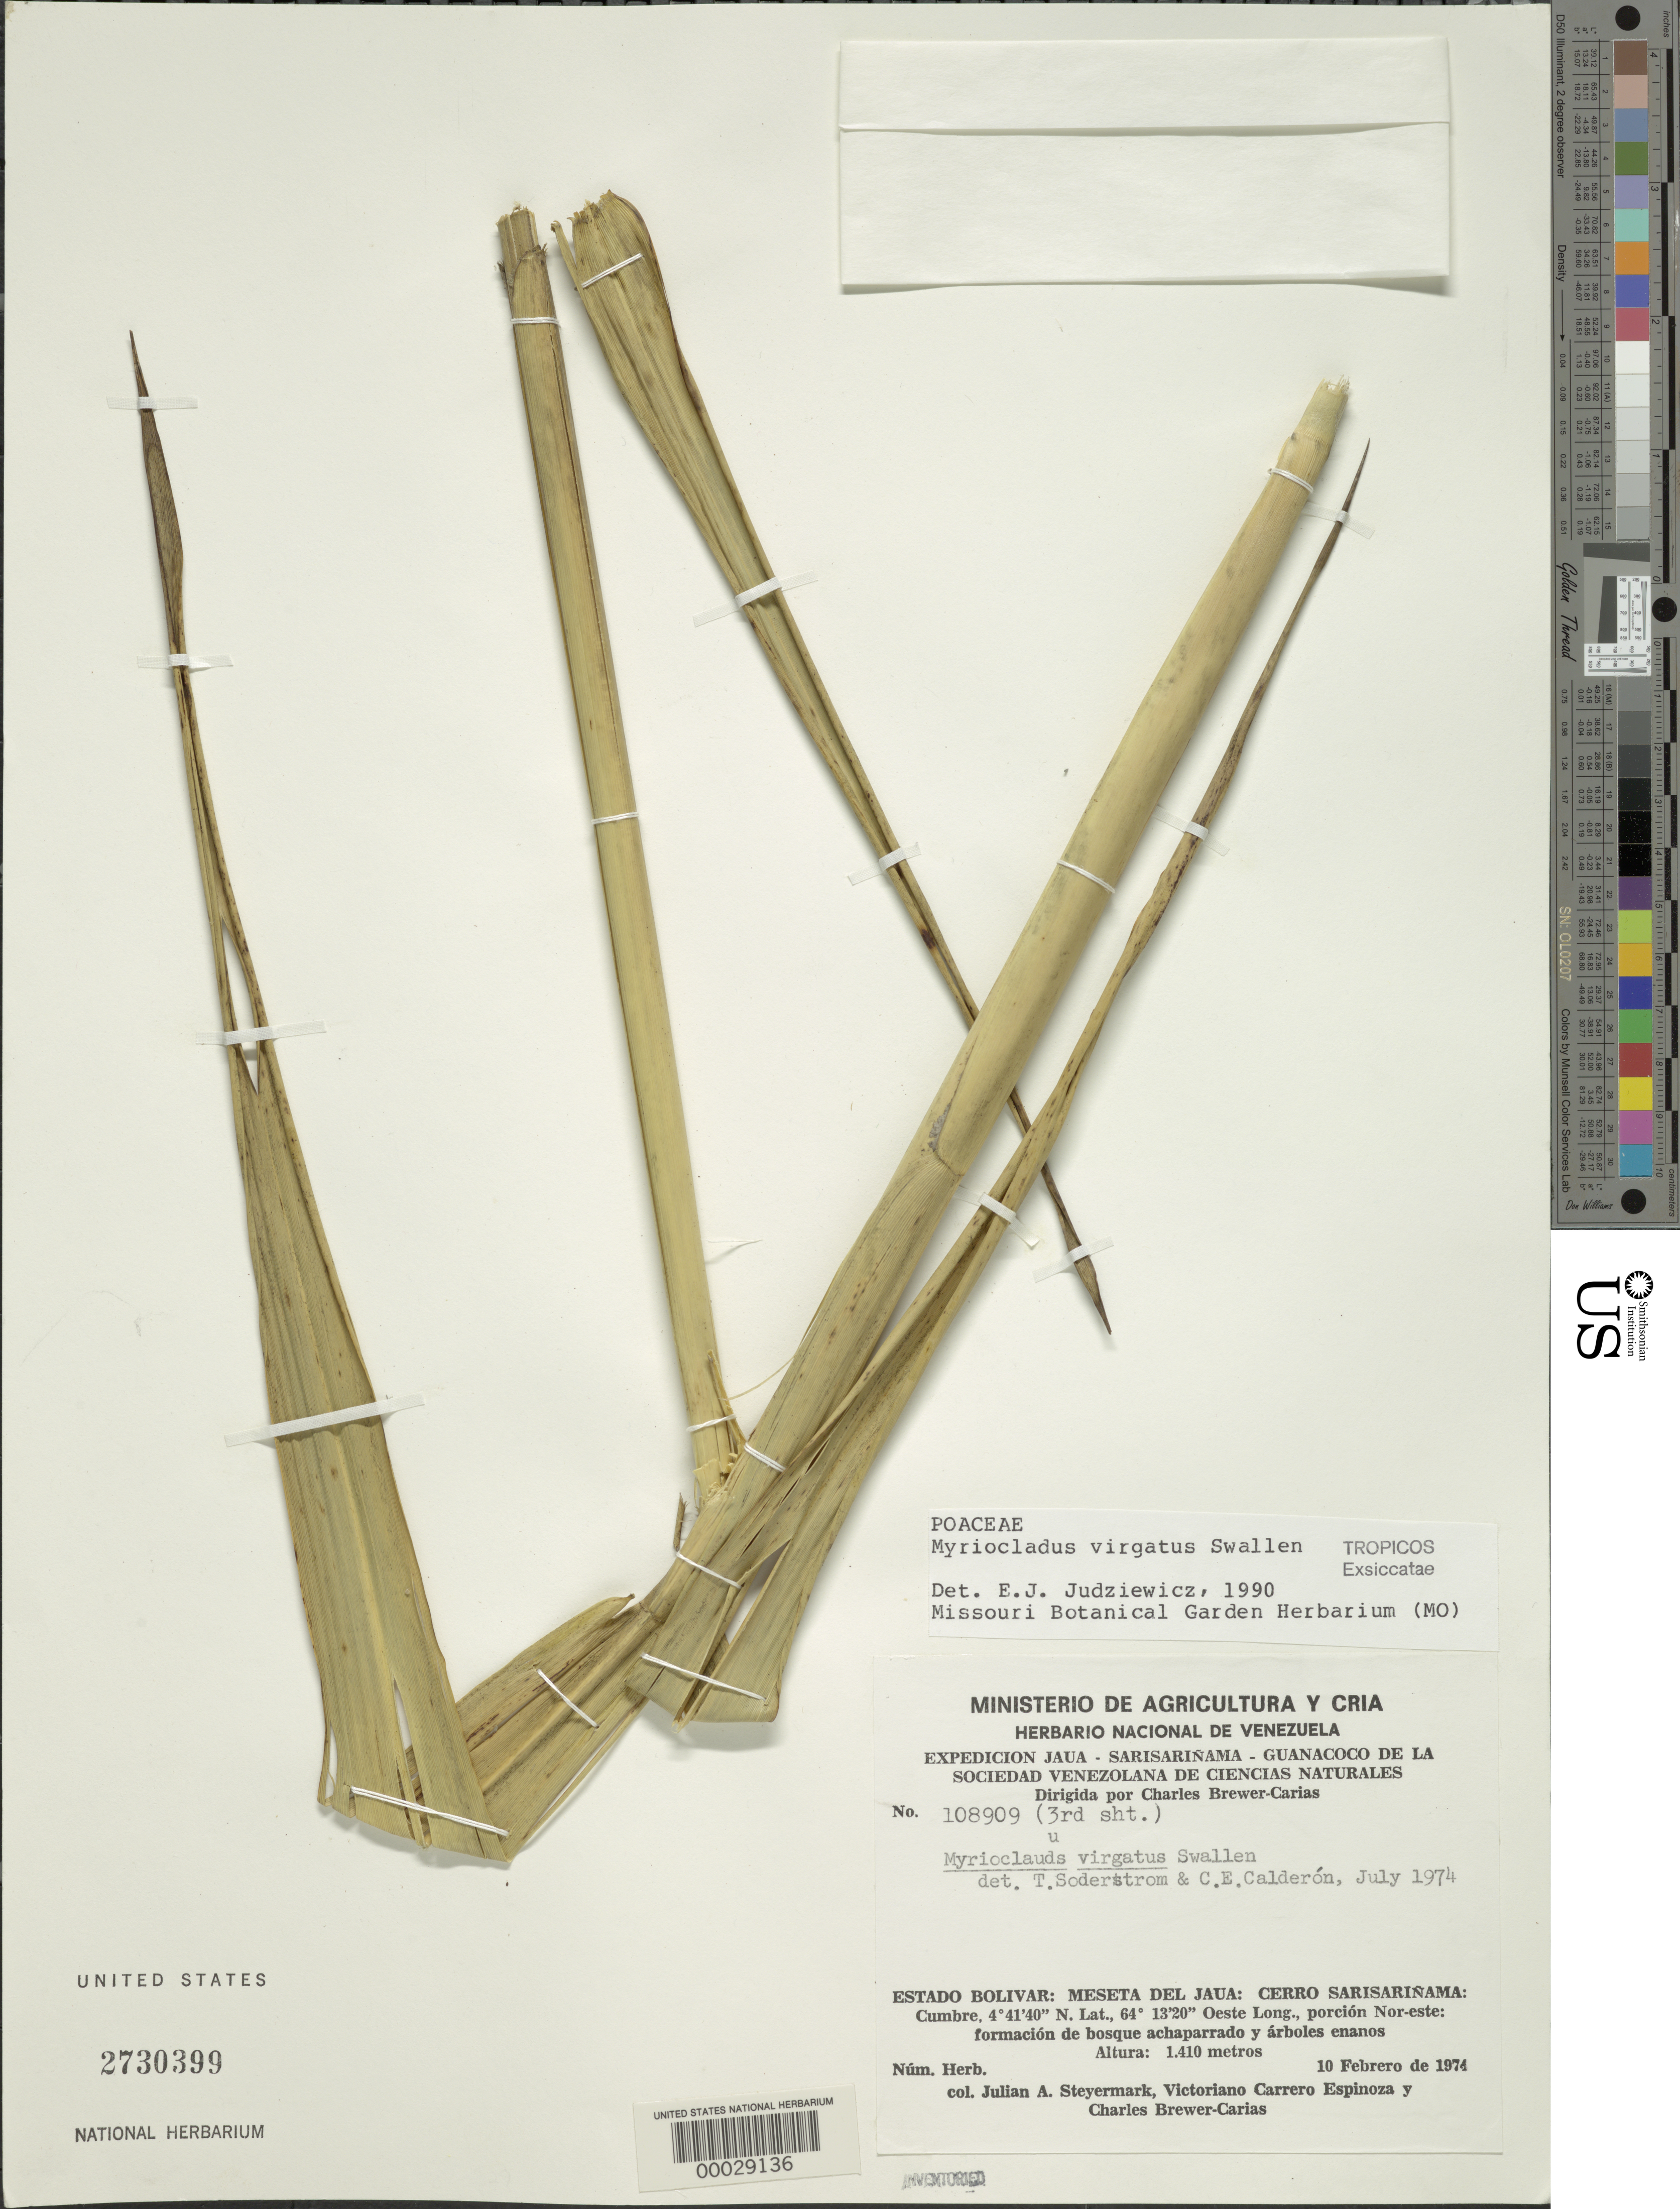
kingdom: Plantae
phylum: Tracheophyta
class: Liliopsida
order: Poales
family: Poaceae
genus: Myriocladus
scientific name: Myriocladus virgatus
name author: Swallen in Steyerm.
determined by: Judziewicz, E. J.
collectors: J. Steyermark, V. Carreño E. & C. Brewer-Carias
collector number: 108909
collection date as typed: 10 Feb 1974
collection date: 1974-02-10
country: Venezuela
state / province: Bolivar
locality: Meseta del jaua, cerro sarisarinama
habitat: Formacion de bosque achaparrado y arboles enanos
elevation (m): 1410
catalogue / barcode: US 2730399